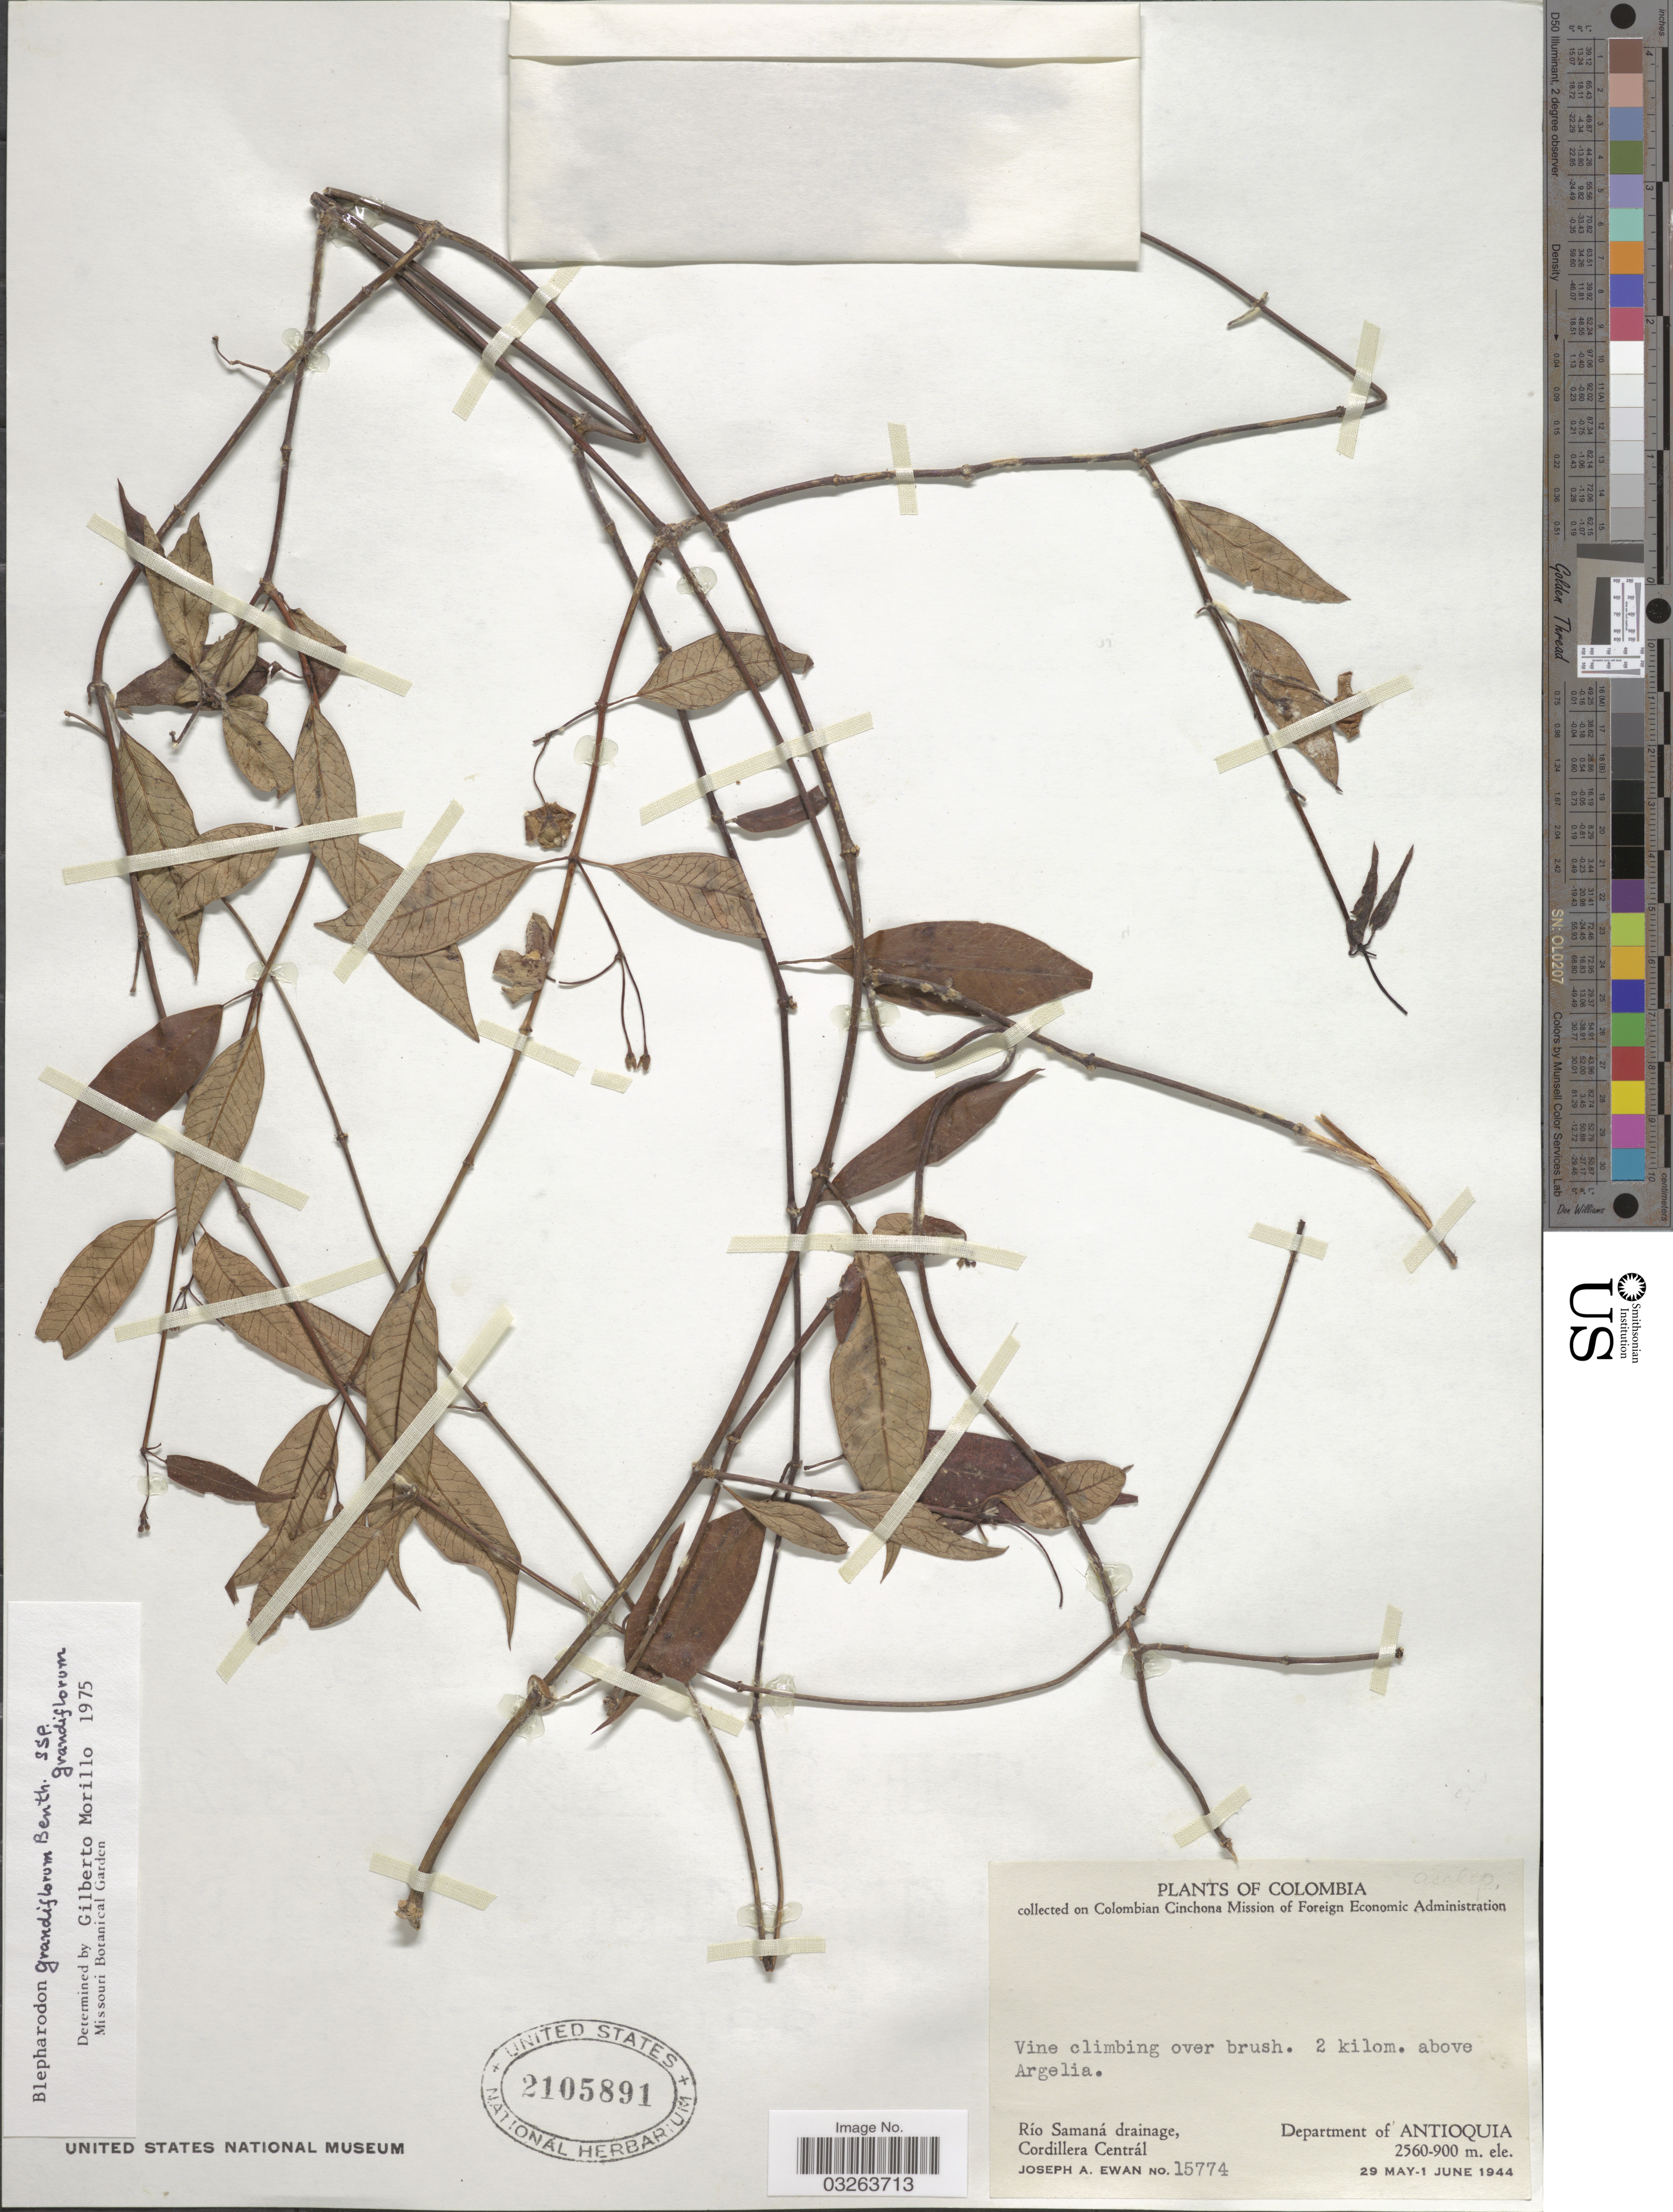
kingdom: Plantae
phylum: Tracheophyta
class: Magnoliopsida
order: Gentianales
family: Apocynaceae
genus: Blepharodon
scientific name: Blepharodon grandiflorum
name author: Benth.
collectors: J. A. Ewan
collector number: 15774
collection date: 1944-05-29/1944-06-01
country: Colombia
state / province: Antioquia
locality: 2 kilom. above Argelia. Río Samaná drainage, Cordillera Centrál. Department of Antioquia.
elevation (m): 900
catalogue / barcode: US 2105891